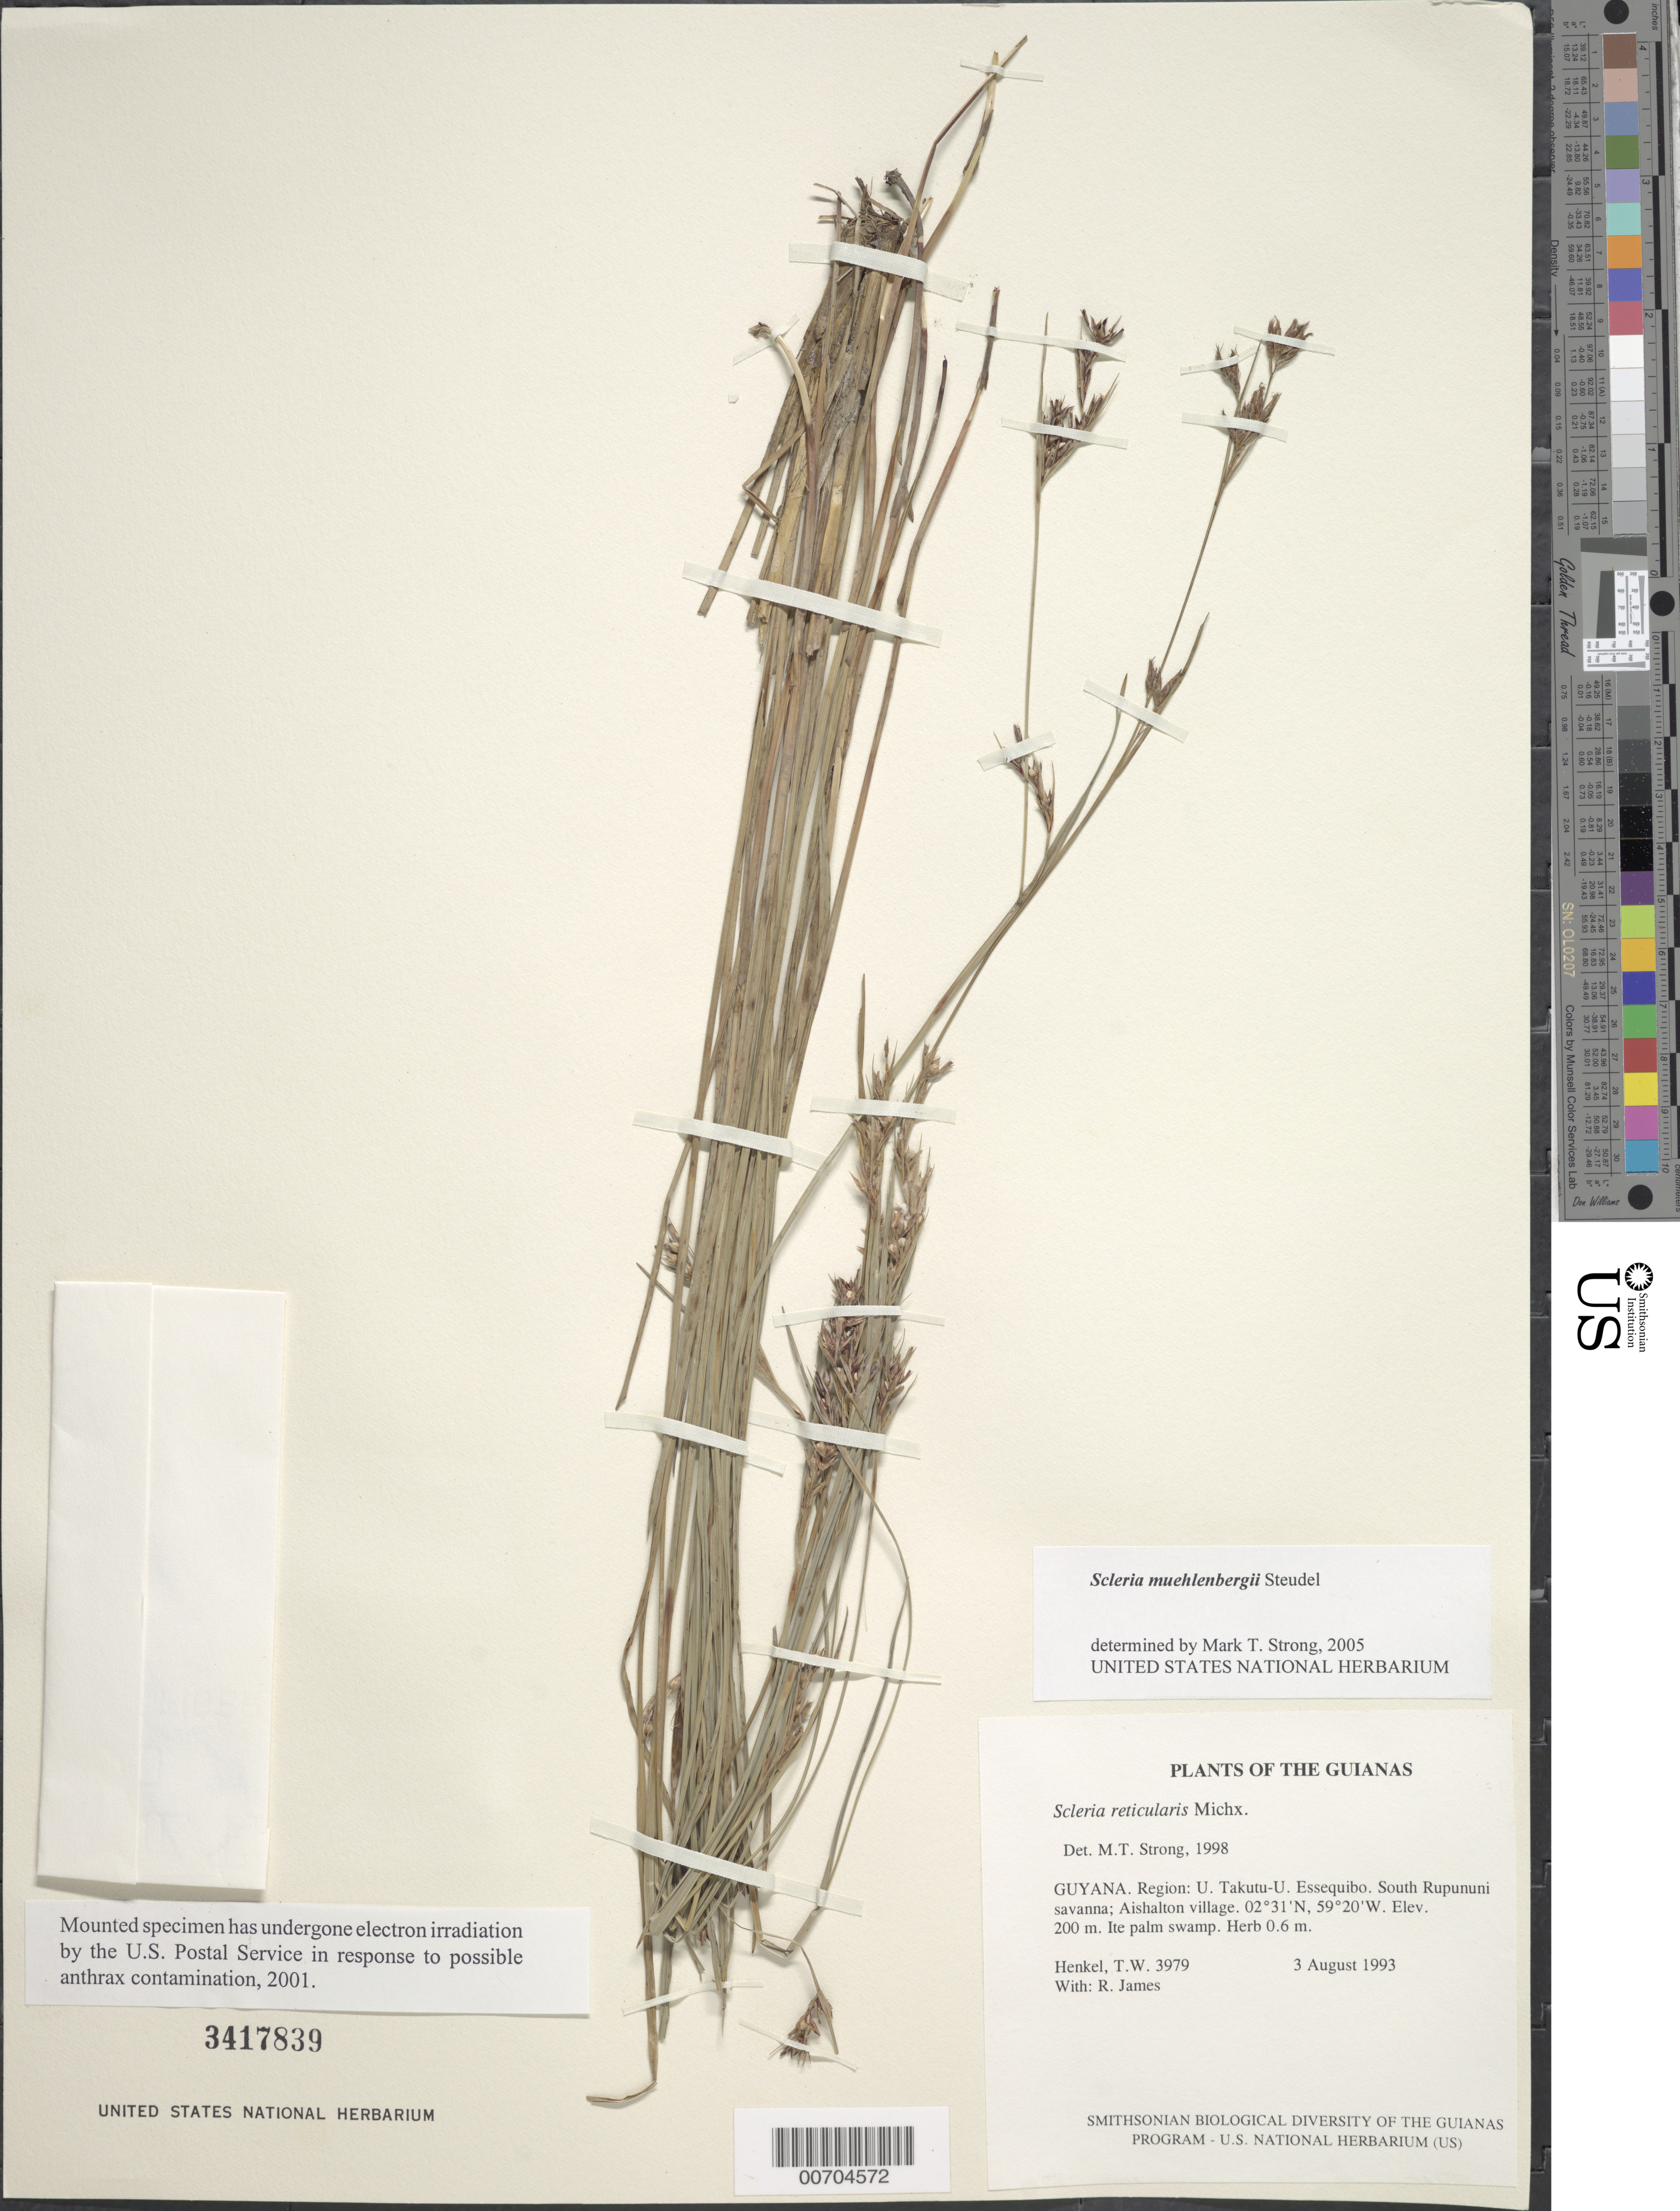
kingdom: Plantae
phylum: Tracheophyta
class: Liliopsida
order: Poales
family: Cyperaceae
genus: Scleria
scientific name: Scleria muehlenbergii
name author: Steud.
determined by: Strong, M. T., (US), Smithsonian Institution - National Museum of Natural History (UNITED STATES)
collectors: T. Henkel & R. James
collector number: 3979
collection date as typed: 3 August 1994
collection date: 1994-08-03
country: Guyana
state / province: U. Takutu-U. Essequibo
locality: South Rupununi savanna; Aishalton village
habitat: Ite palm swamp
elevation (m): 200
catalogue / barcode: US 3417839